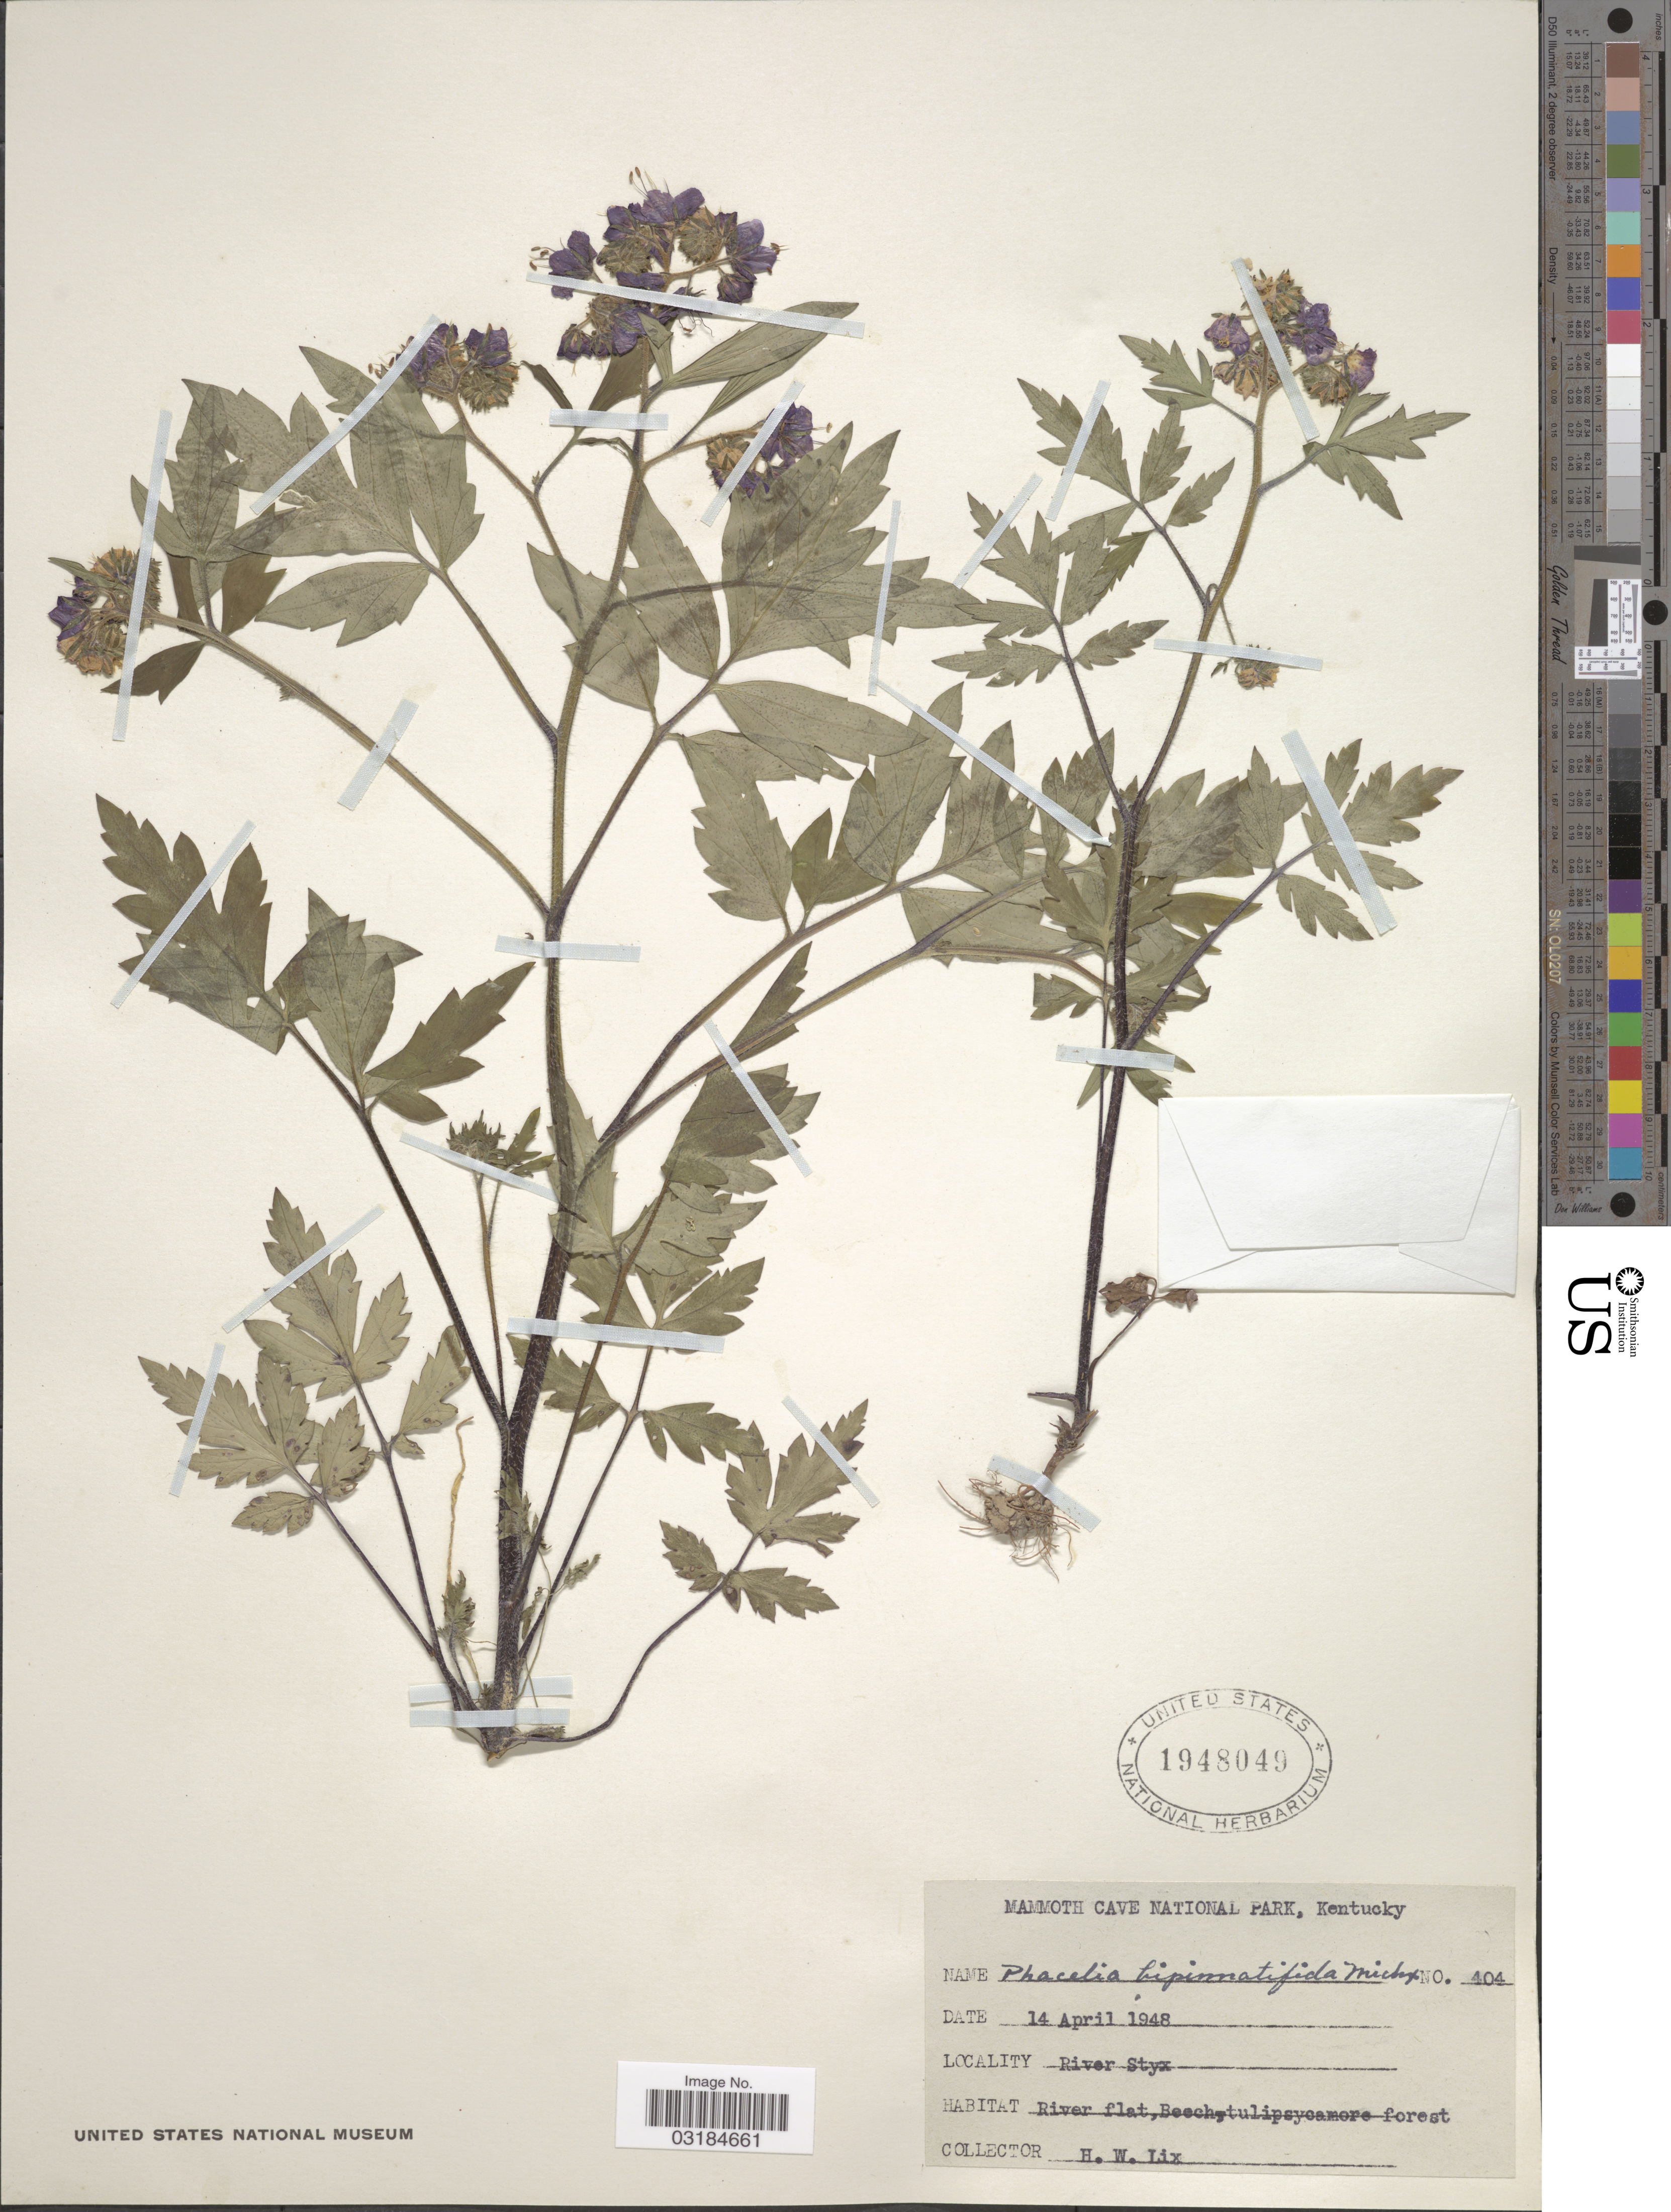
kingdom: Plantae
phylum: Tracheophyta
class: Magnoliopsida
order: Boraginales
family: Hydrophyllaceae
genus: Phacelia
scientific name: Phacelia bipinnatifida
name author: (Atwood) Michx.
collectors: H. W. Lix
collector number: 404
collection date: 1948-04-14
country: United States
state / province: Kentucky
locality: Mammoth Cave National Park. River Styx.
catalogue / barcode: US 1948049